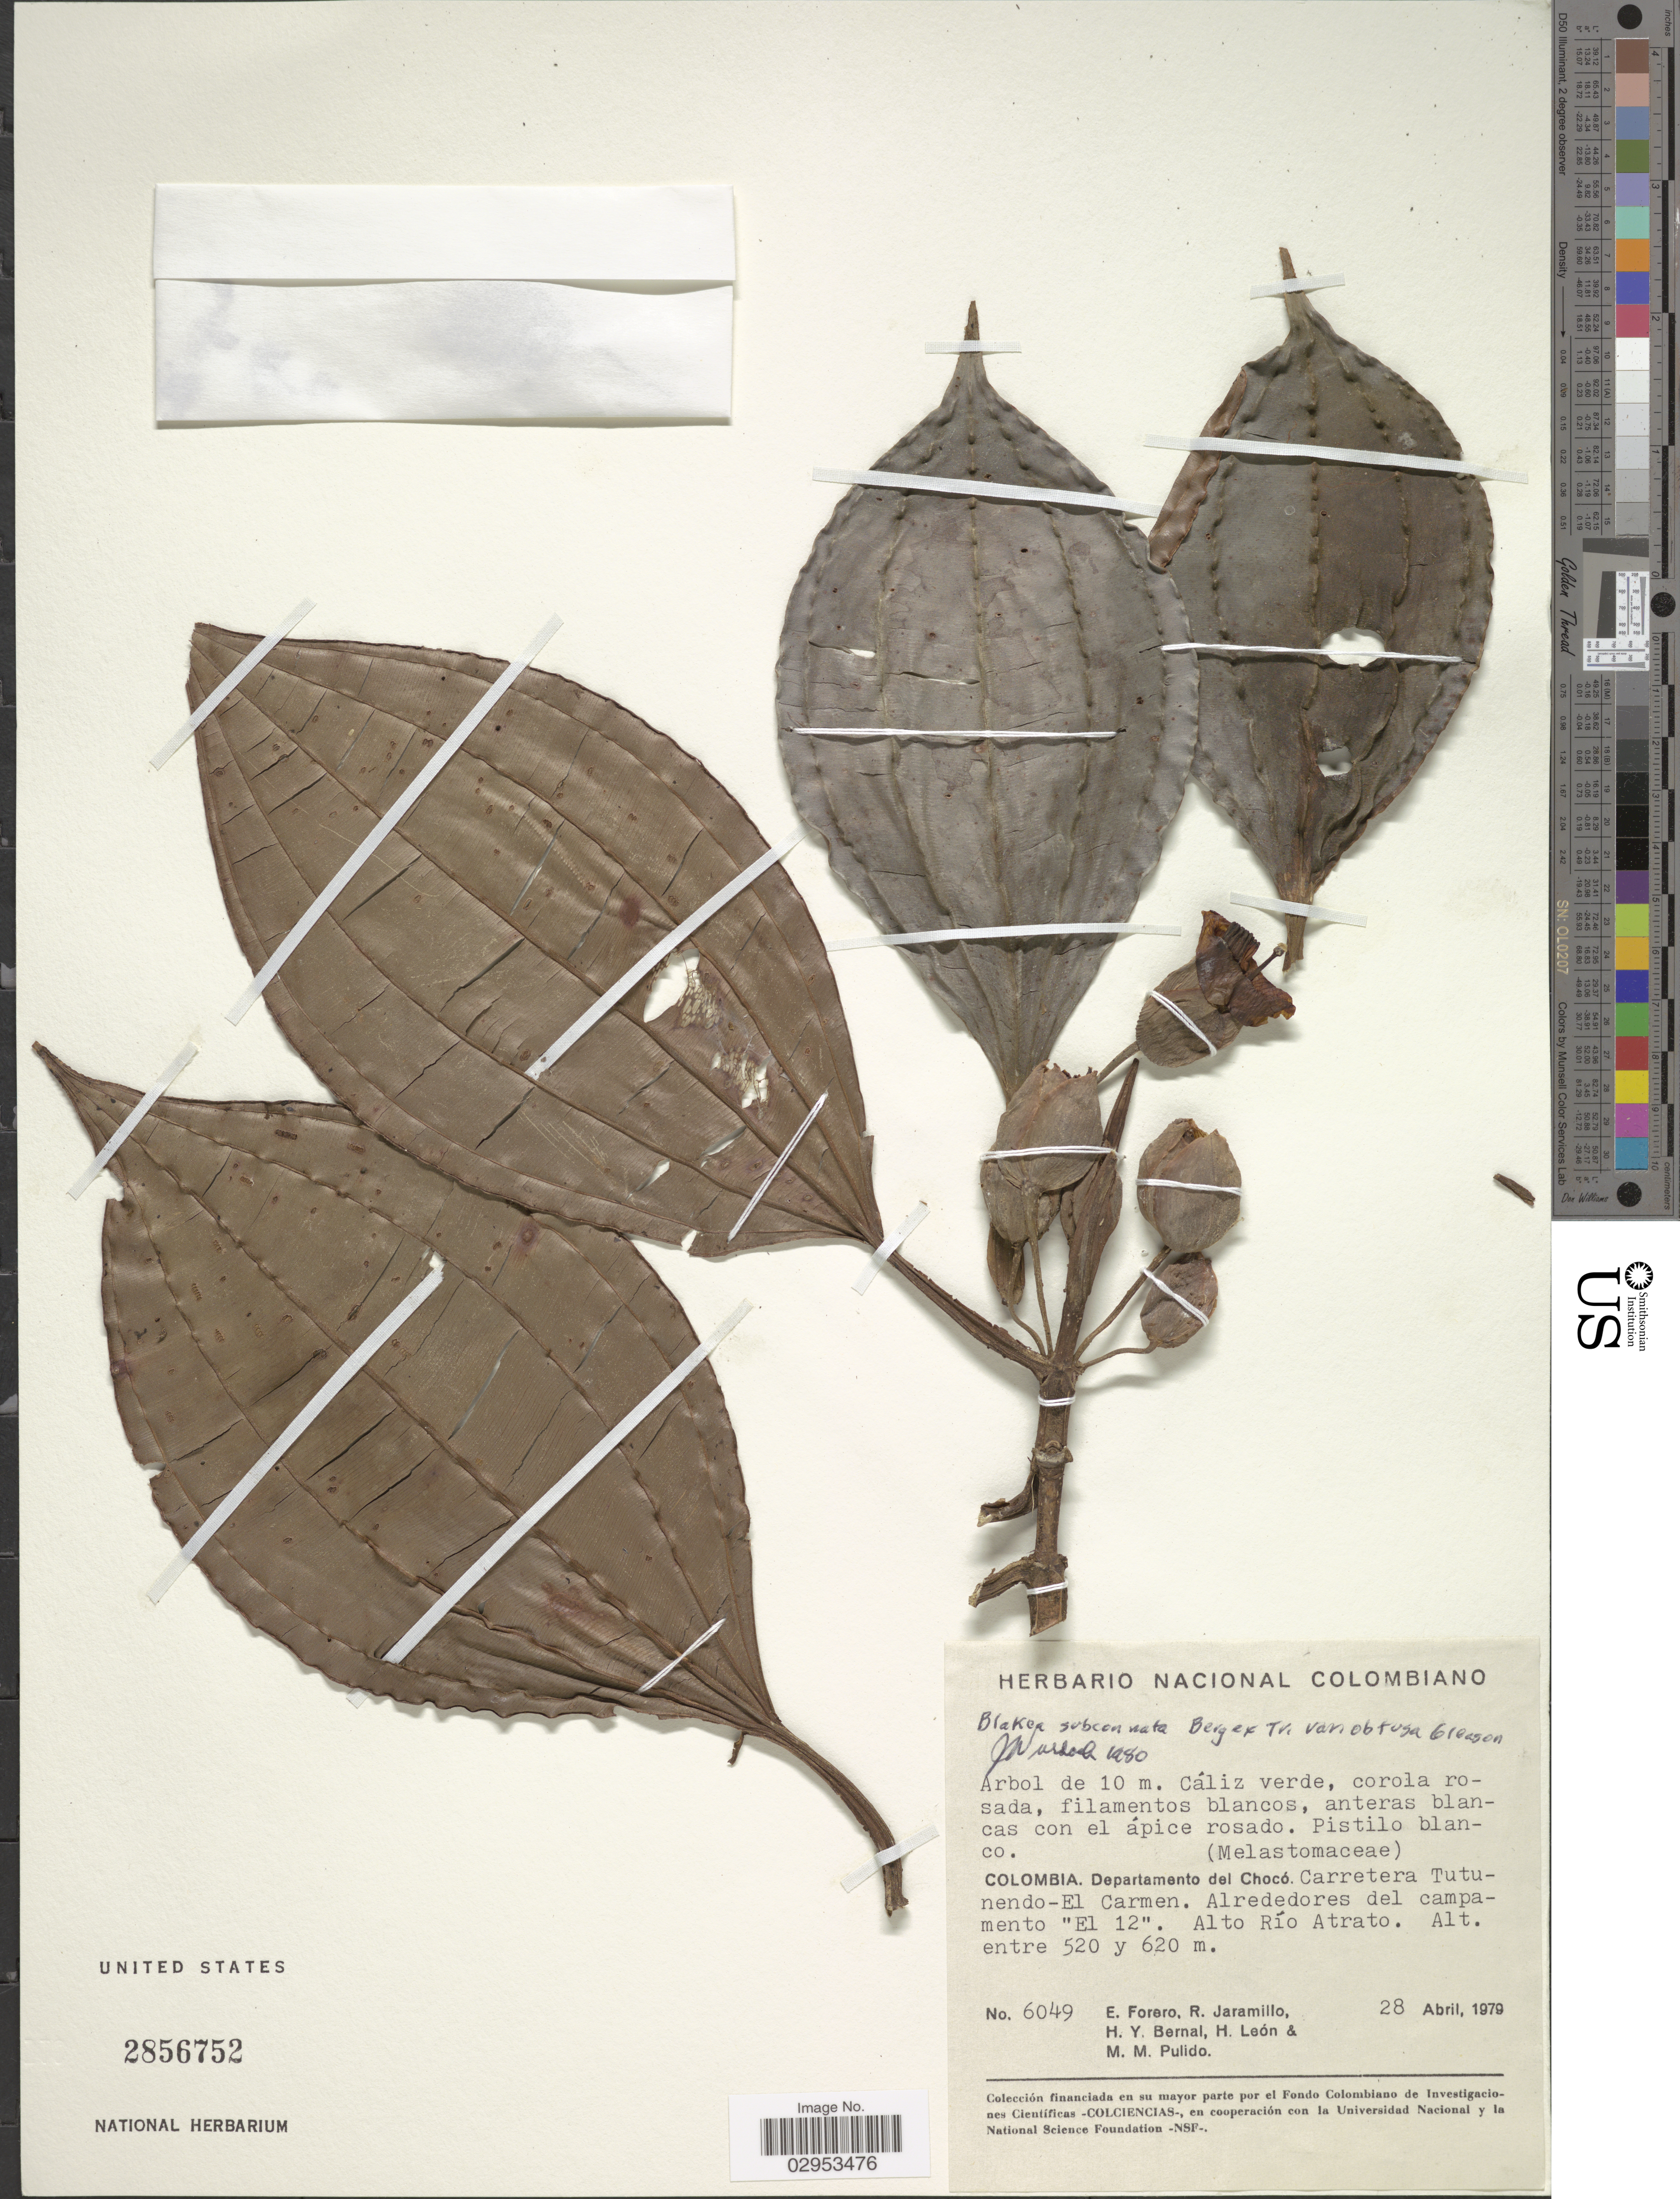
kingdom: Plantae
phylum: Tracheophyta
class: Magnoliopsida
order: Myrtales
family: Melastomataceae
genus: Blakea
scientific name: Blakea subconnata var. obtusa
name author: Gleason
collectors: E. Forero, R. Jaramillo, H. Y. Bernal, H. León & M. Pulido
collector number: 6049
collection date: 1979-04-28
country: Colombia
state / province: Chocó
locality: Departamento del Chocó. Carretera Tutunendo-El Carmen. Alrededores del campamento "El 12". Alto Río Atrato.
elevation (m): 520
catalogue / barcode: US 2856752